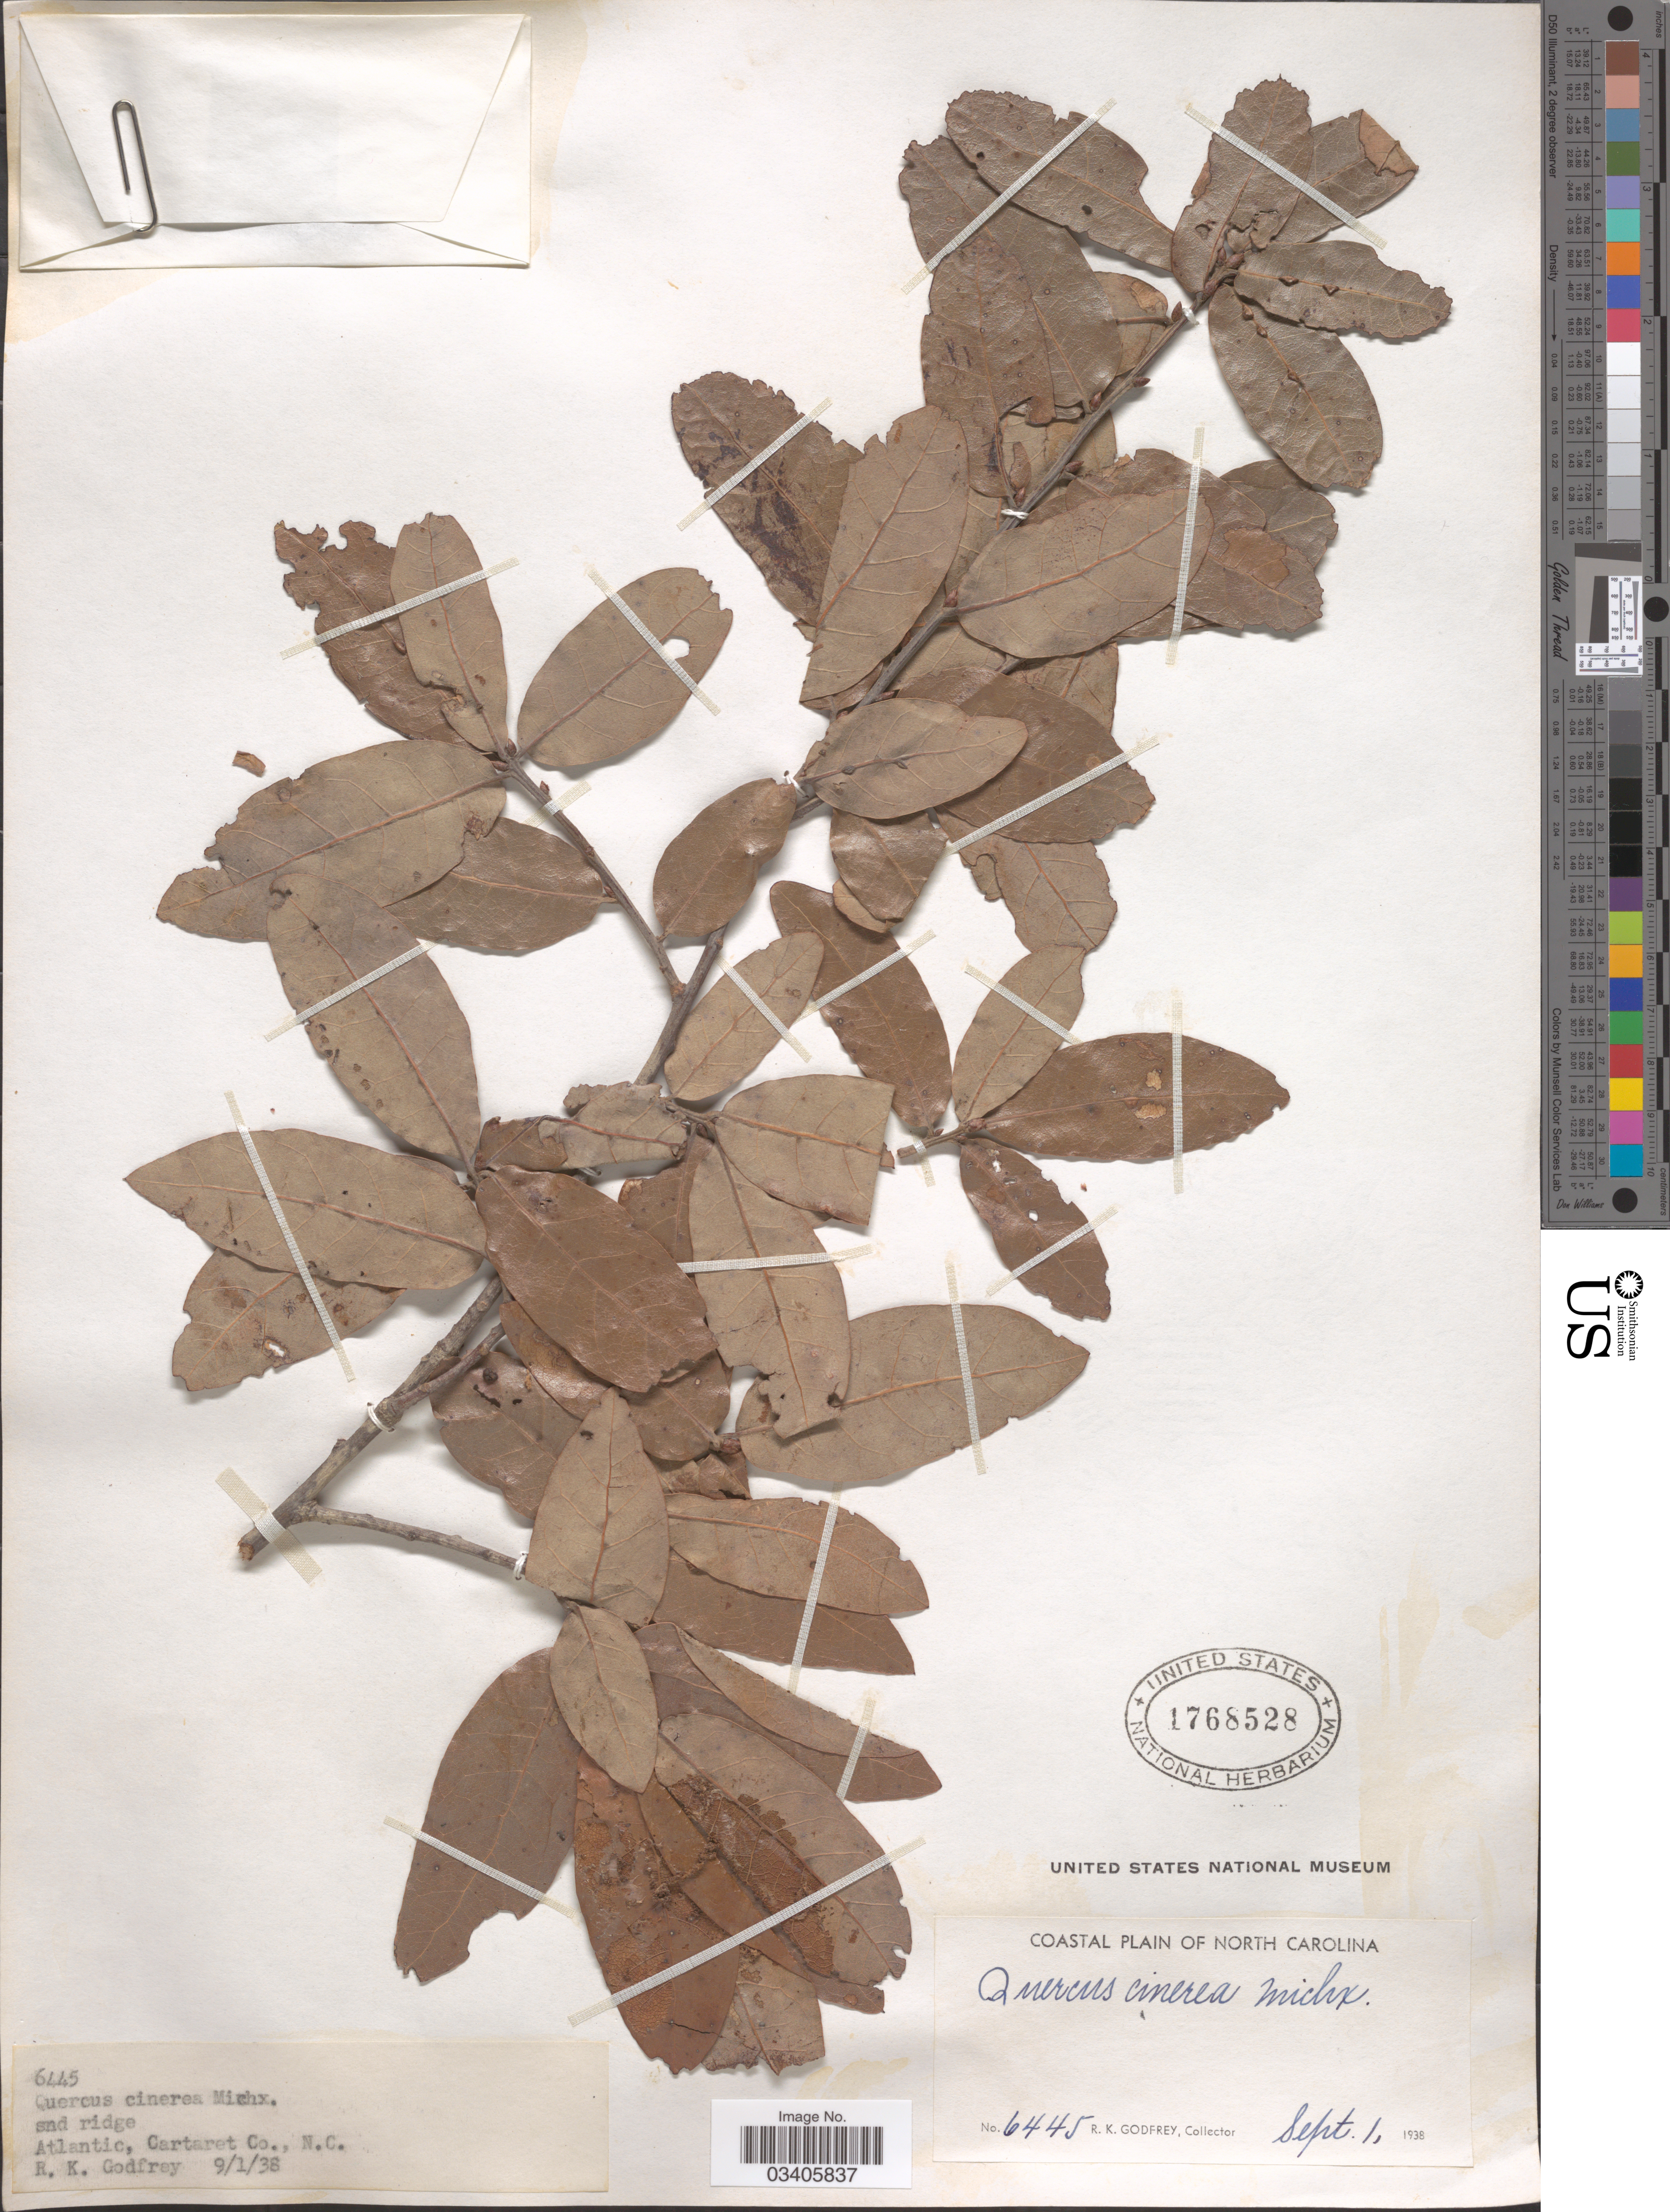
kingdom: Plantae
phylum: Tracheophyta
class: Magnoliopsida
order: Fagales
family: Fagaceae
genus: Quercus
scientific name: Quercus incana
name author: W. Bartram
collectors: R. K. Godfrey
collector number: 6445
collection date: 1938-09-01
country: United States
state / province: North Carolina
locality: Coastal Plain of North Carolina. Atlantic, Cartaret Co.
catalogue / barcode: US 1768528